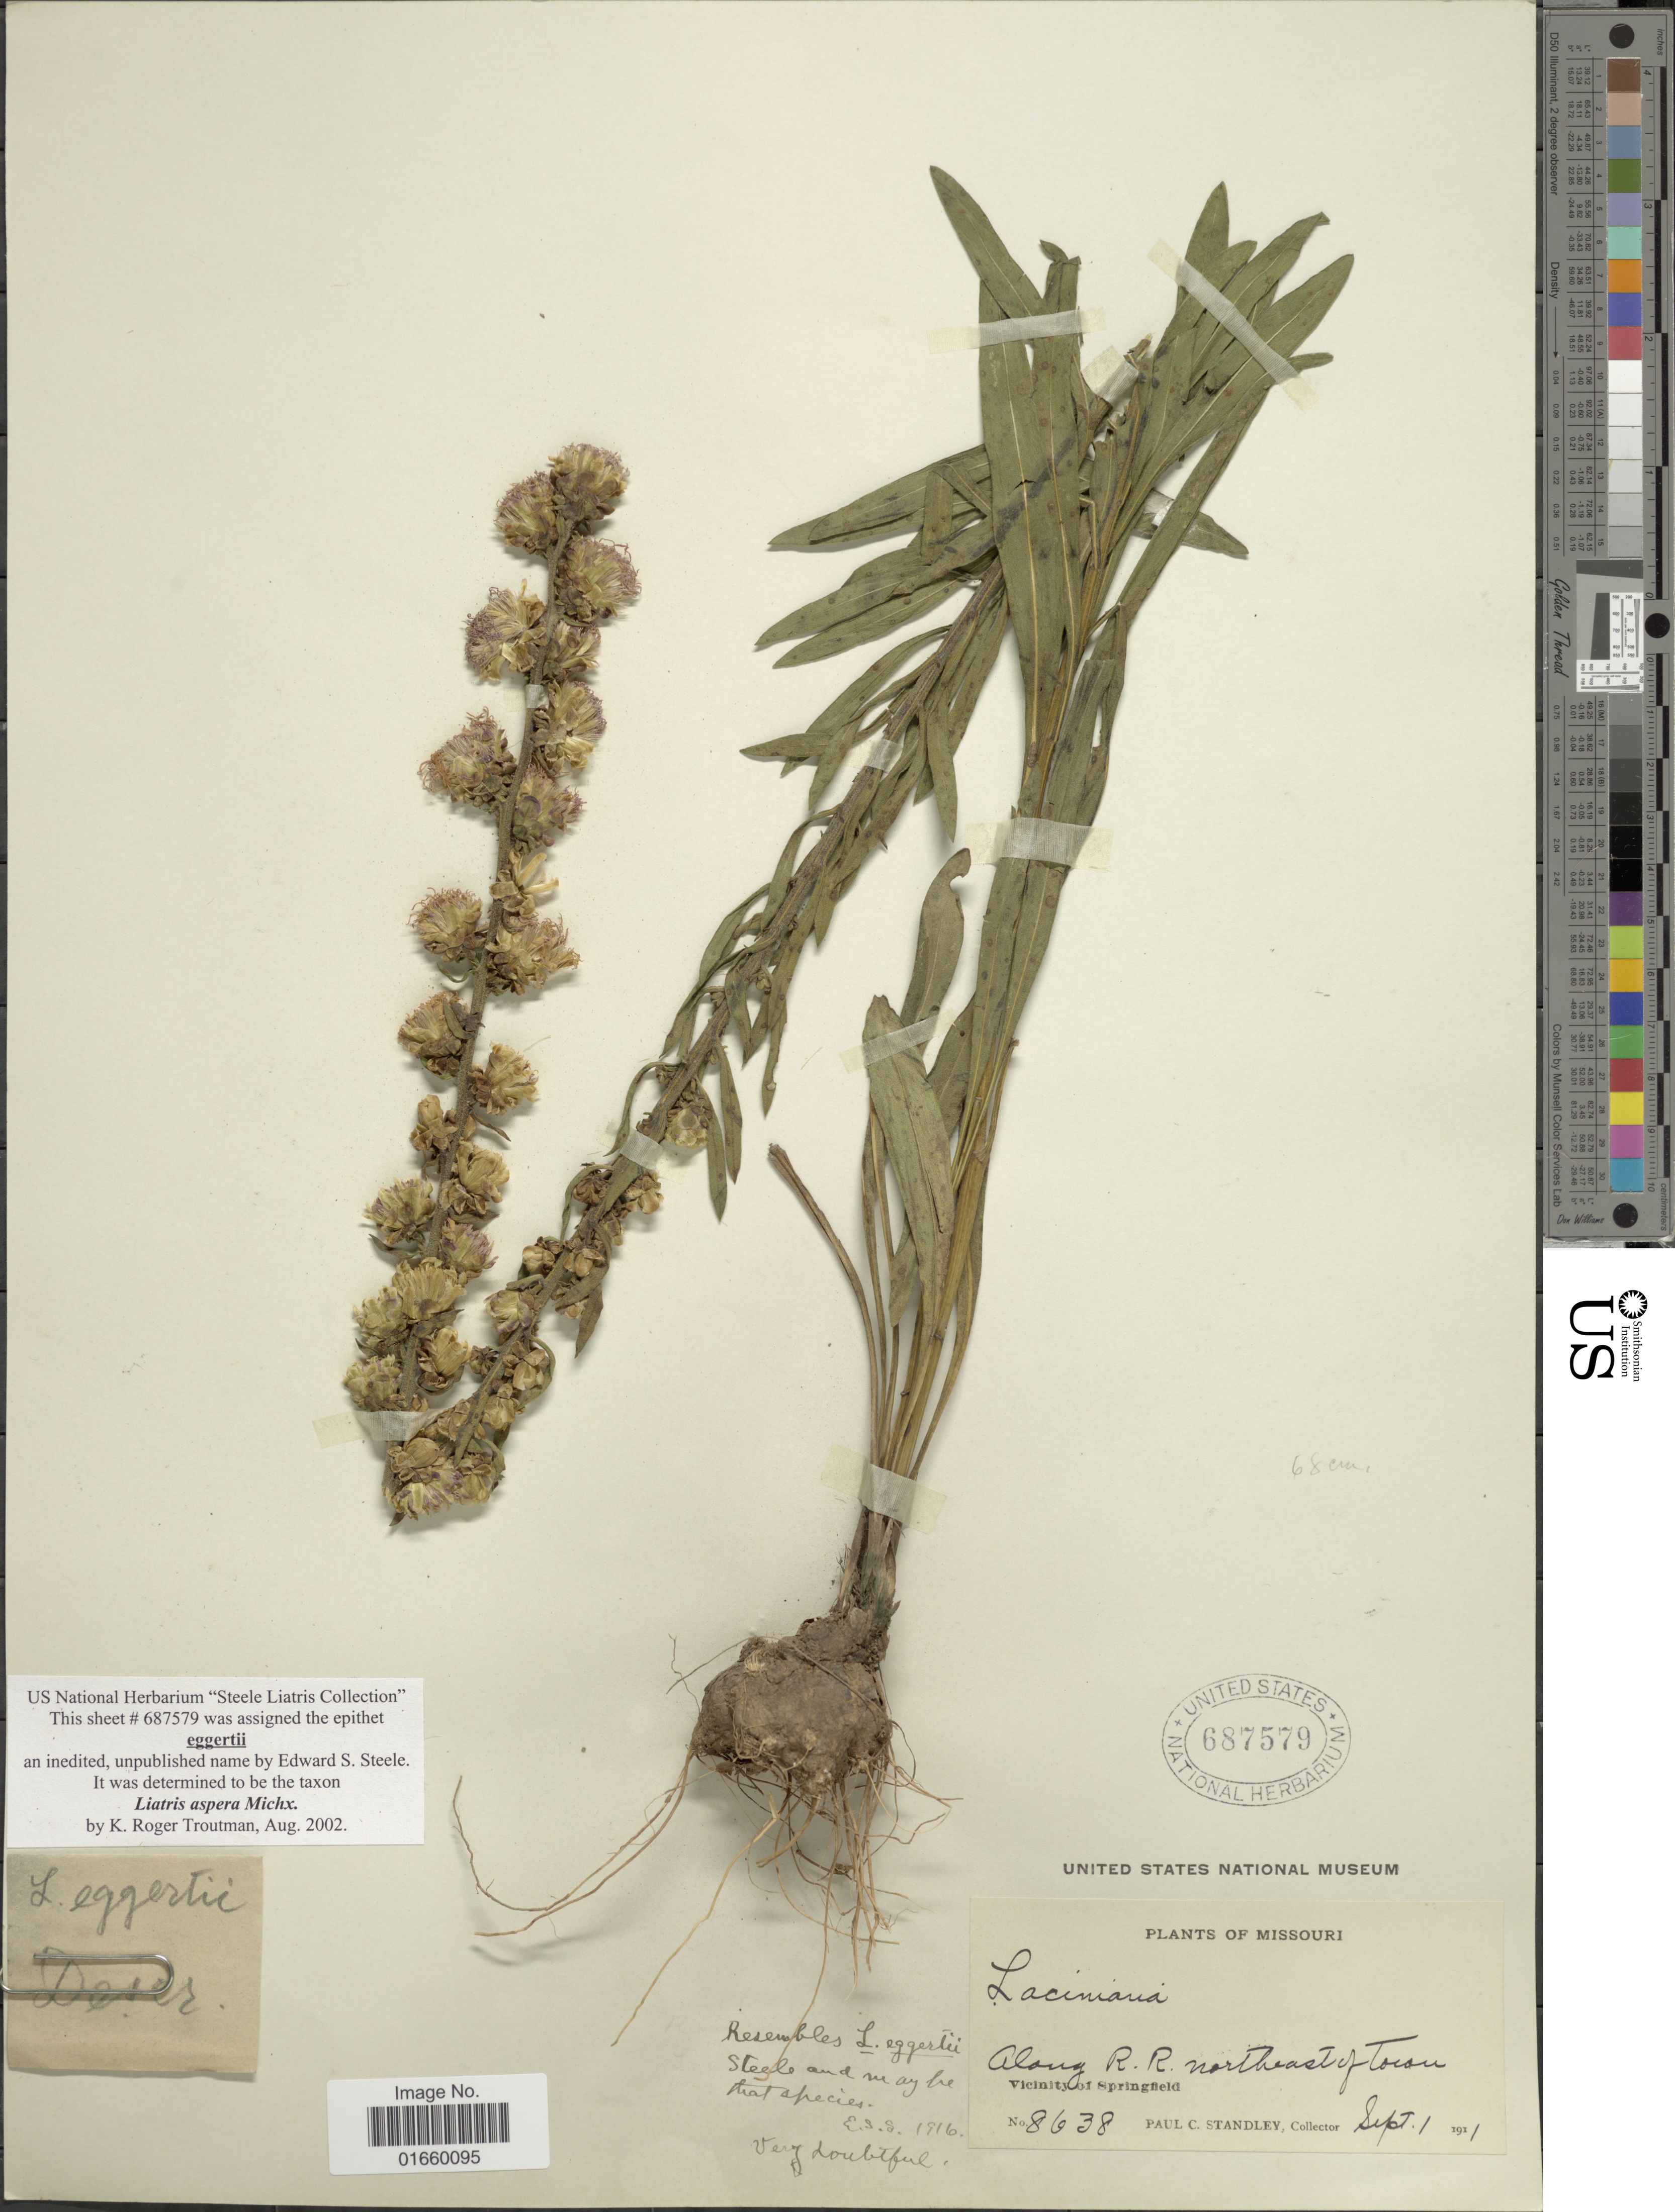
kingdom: Plantae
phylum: Tracheophyta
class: Magnoliopsida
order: Asterales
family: Asteraceae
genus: Liatris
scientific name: Liatris aspera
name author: Michx.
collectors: P. C. Standley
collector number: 8638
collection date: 1911-09-01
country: United States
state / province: Missouri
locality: Along R. R. northeast of Town, Vicinity of Springfield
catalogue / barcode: US 687579